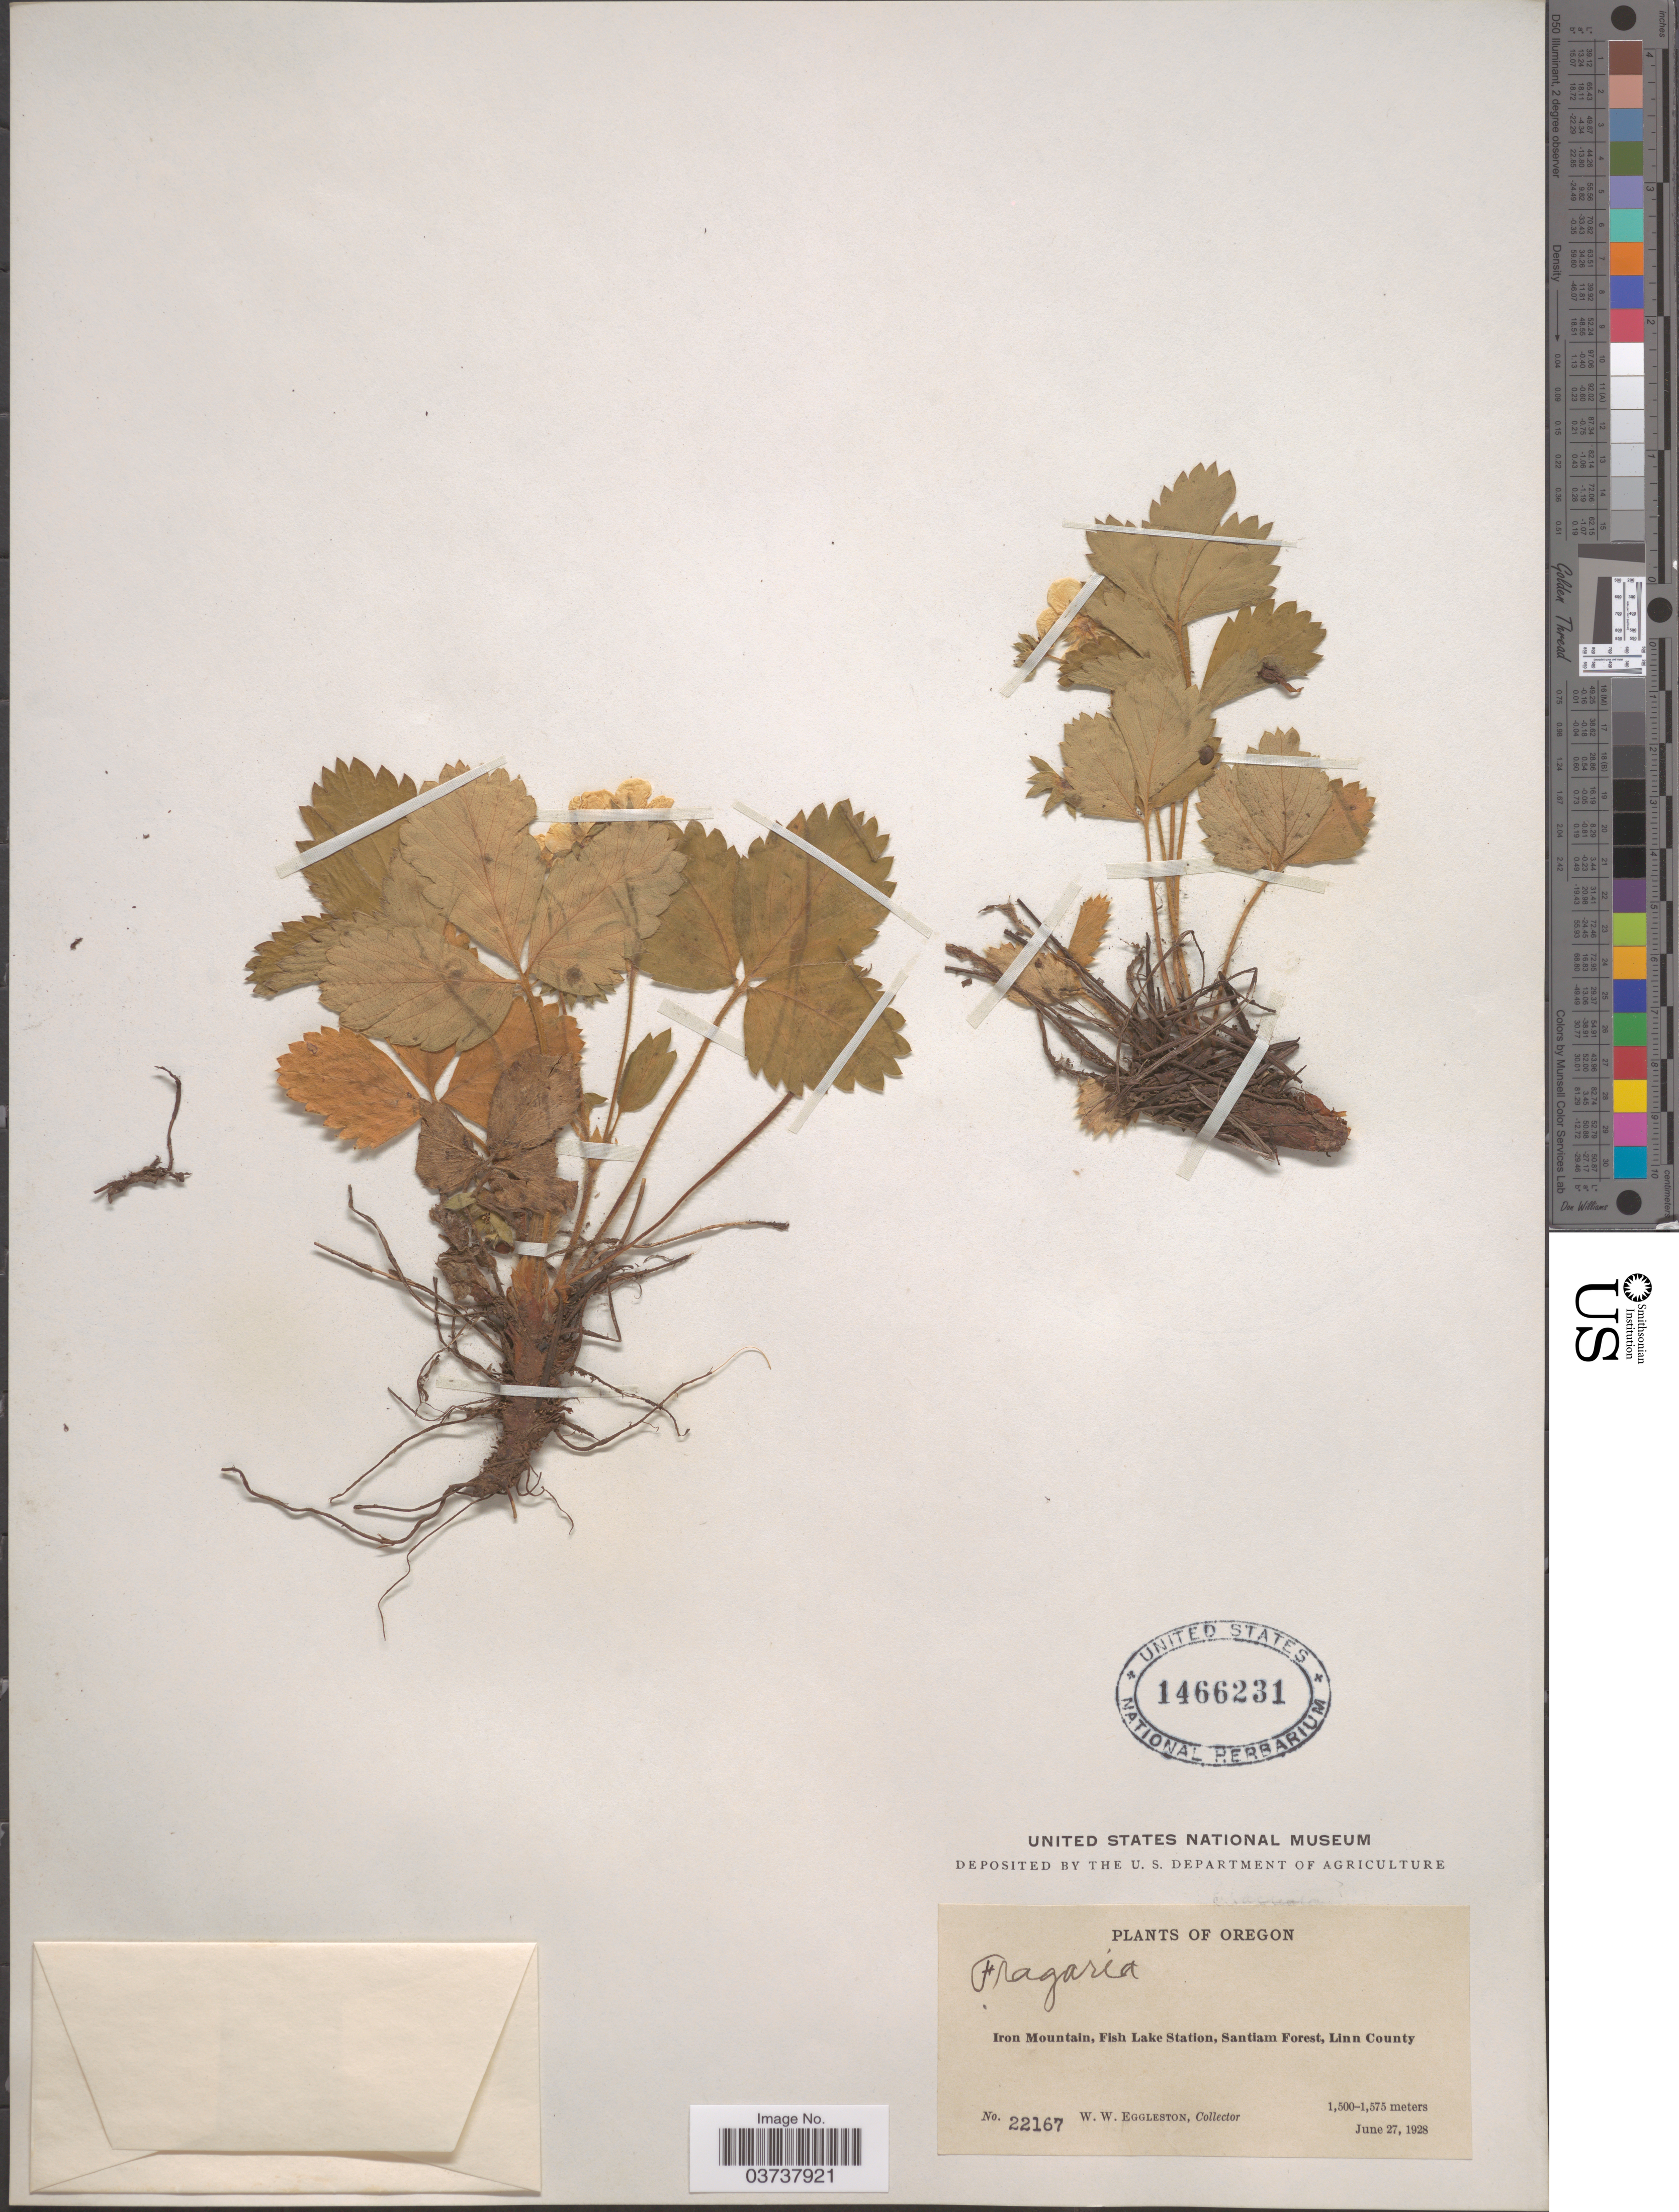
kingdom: Plantae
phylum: Tracheophyta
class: Magnoliopsida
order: Rosales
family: Rosaceae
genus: Fragaria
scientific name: Fragaria sp.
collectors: W. W. Eggleston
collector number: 22167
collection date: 1928-06-27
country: United States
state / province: Oregon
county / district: Linn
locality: Iron Mountain, Fish Lake Station, Santiam Forest, Linn County.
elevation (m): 1500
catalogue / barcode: US 1466231